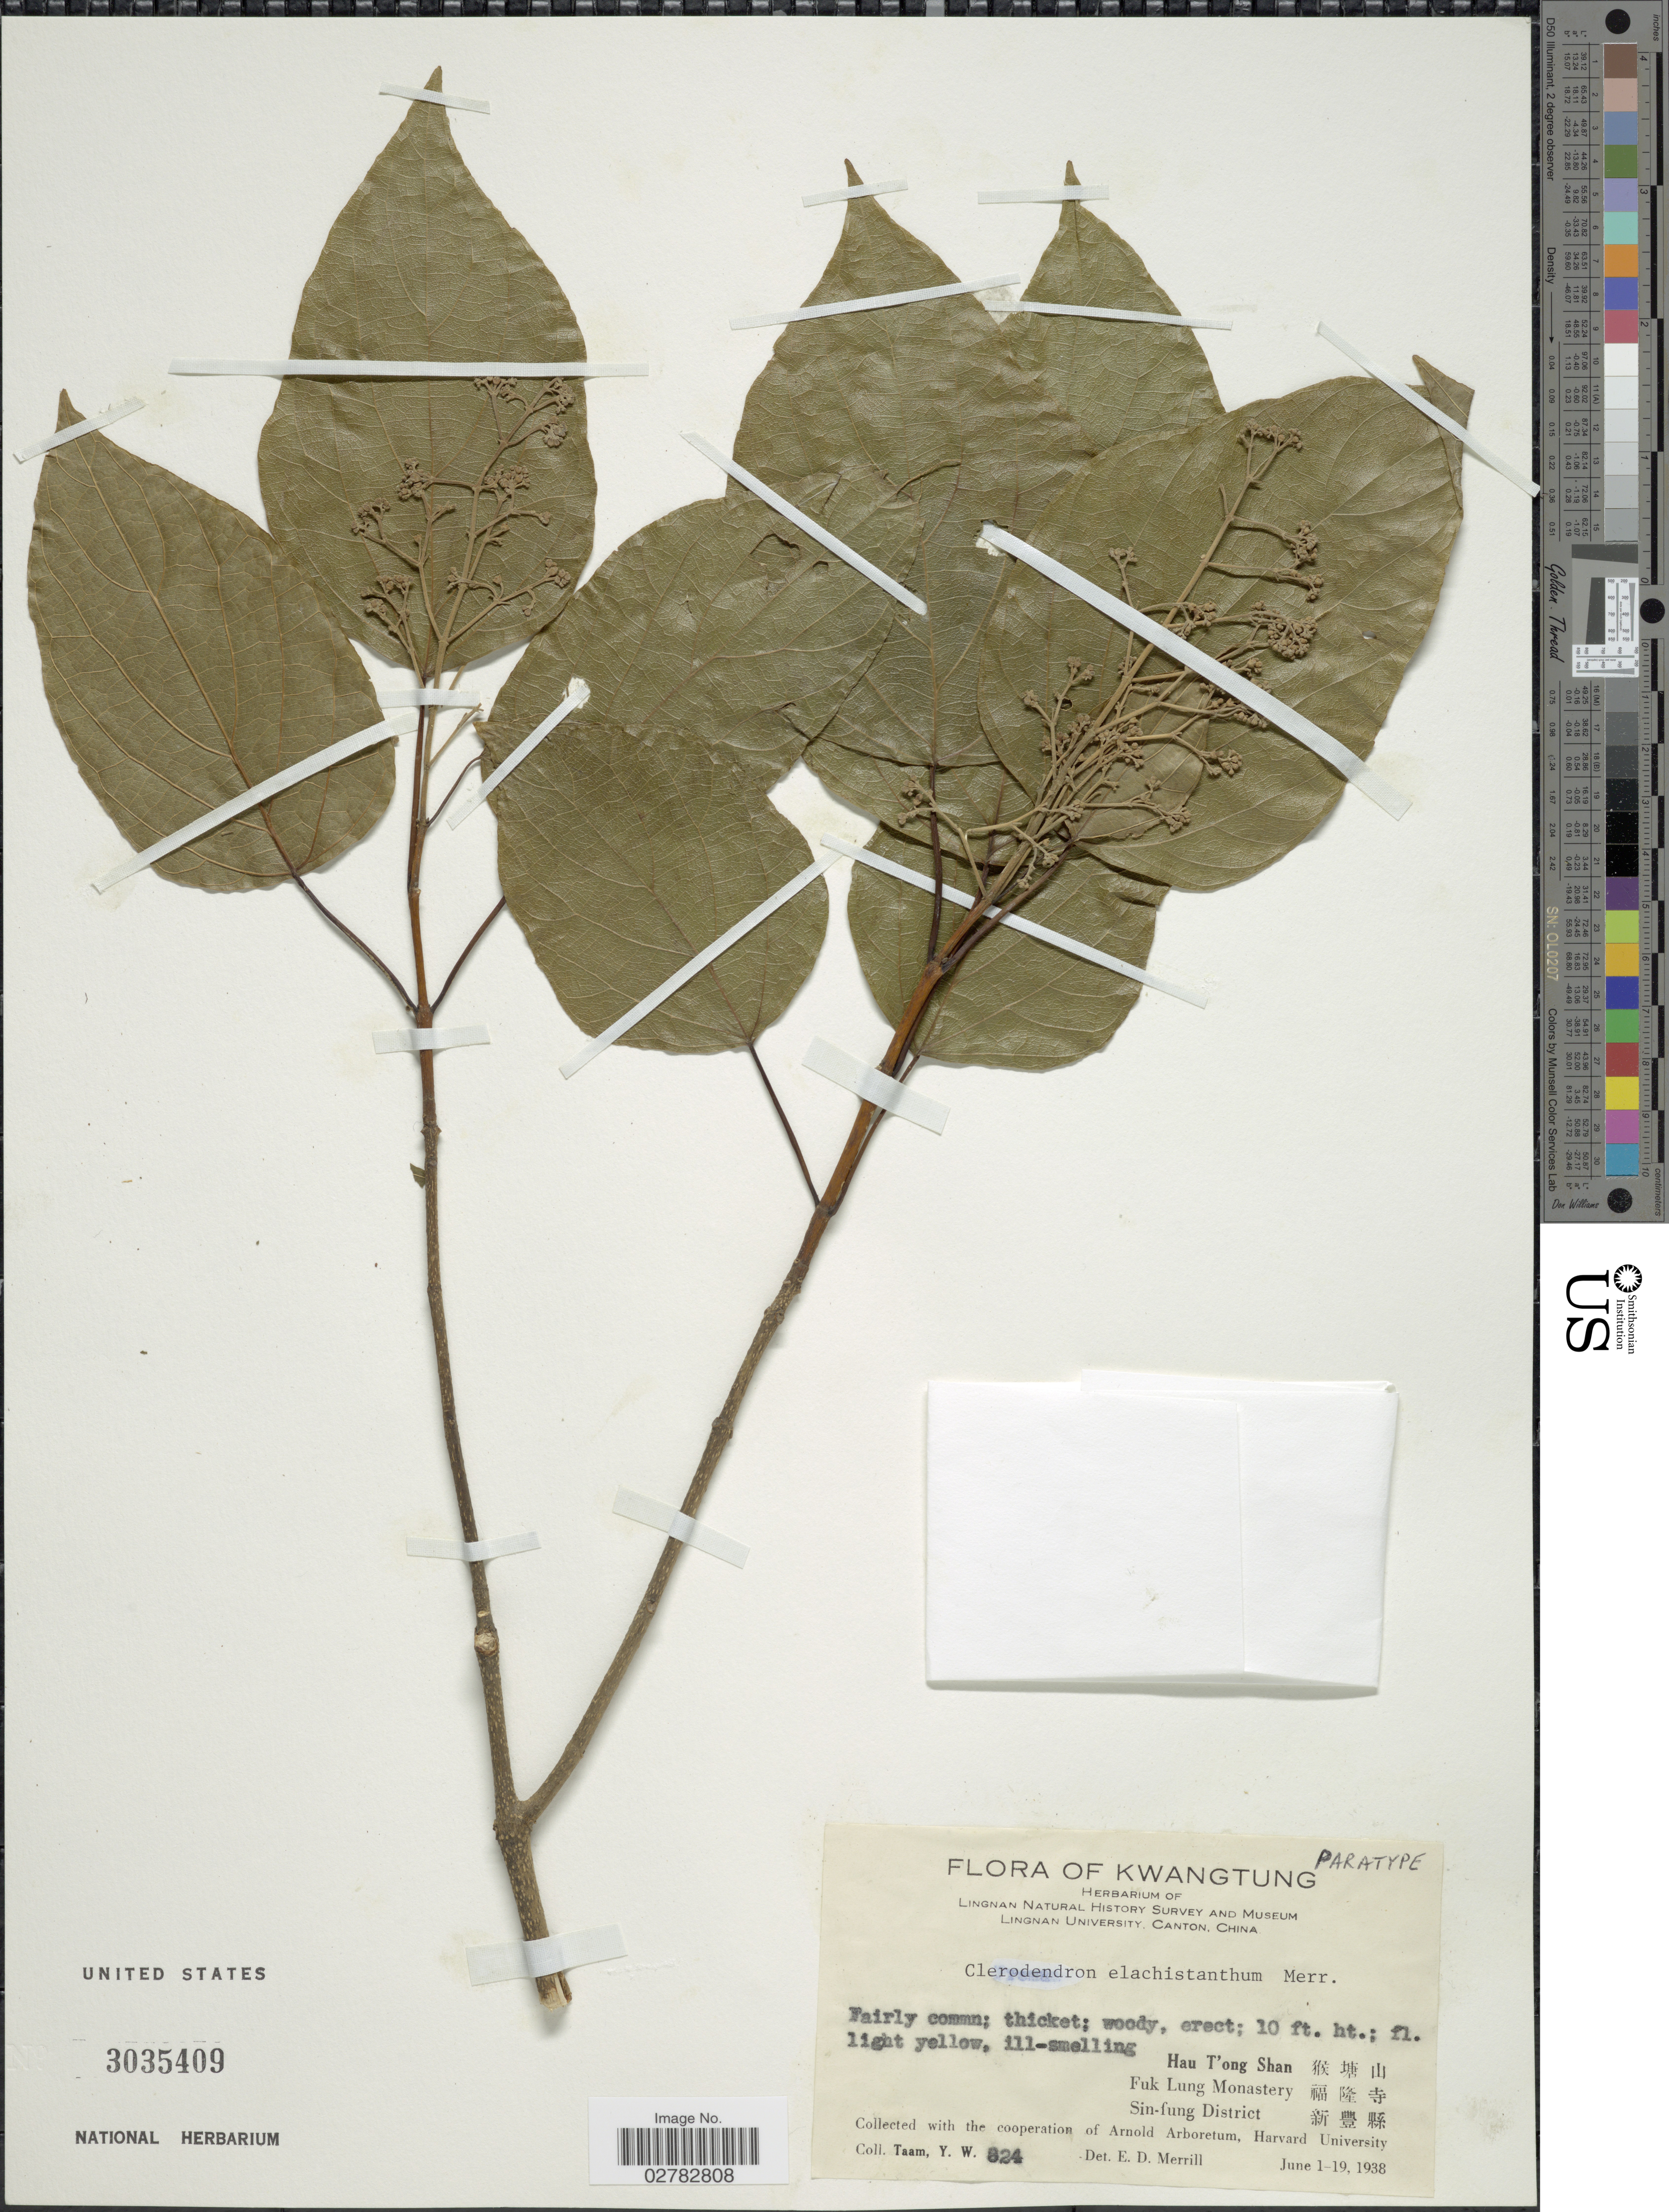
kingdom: Plantae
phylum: Tracheophyta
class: Magnoliopsida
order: Lamiales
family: Lamiaceae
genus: Clerodendrum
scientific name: Clerodendrum elachistanthum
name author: Merr. ex H.L. Li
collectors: Y. W. Taam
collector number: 824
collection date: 1938-06-01/1938-06-19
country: China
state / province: Guangdong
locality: Kwangtung. Hau T'ong Shan X. Fuk Lung Monastery X. Sin-fung District X.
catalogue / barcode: US 3035409